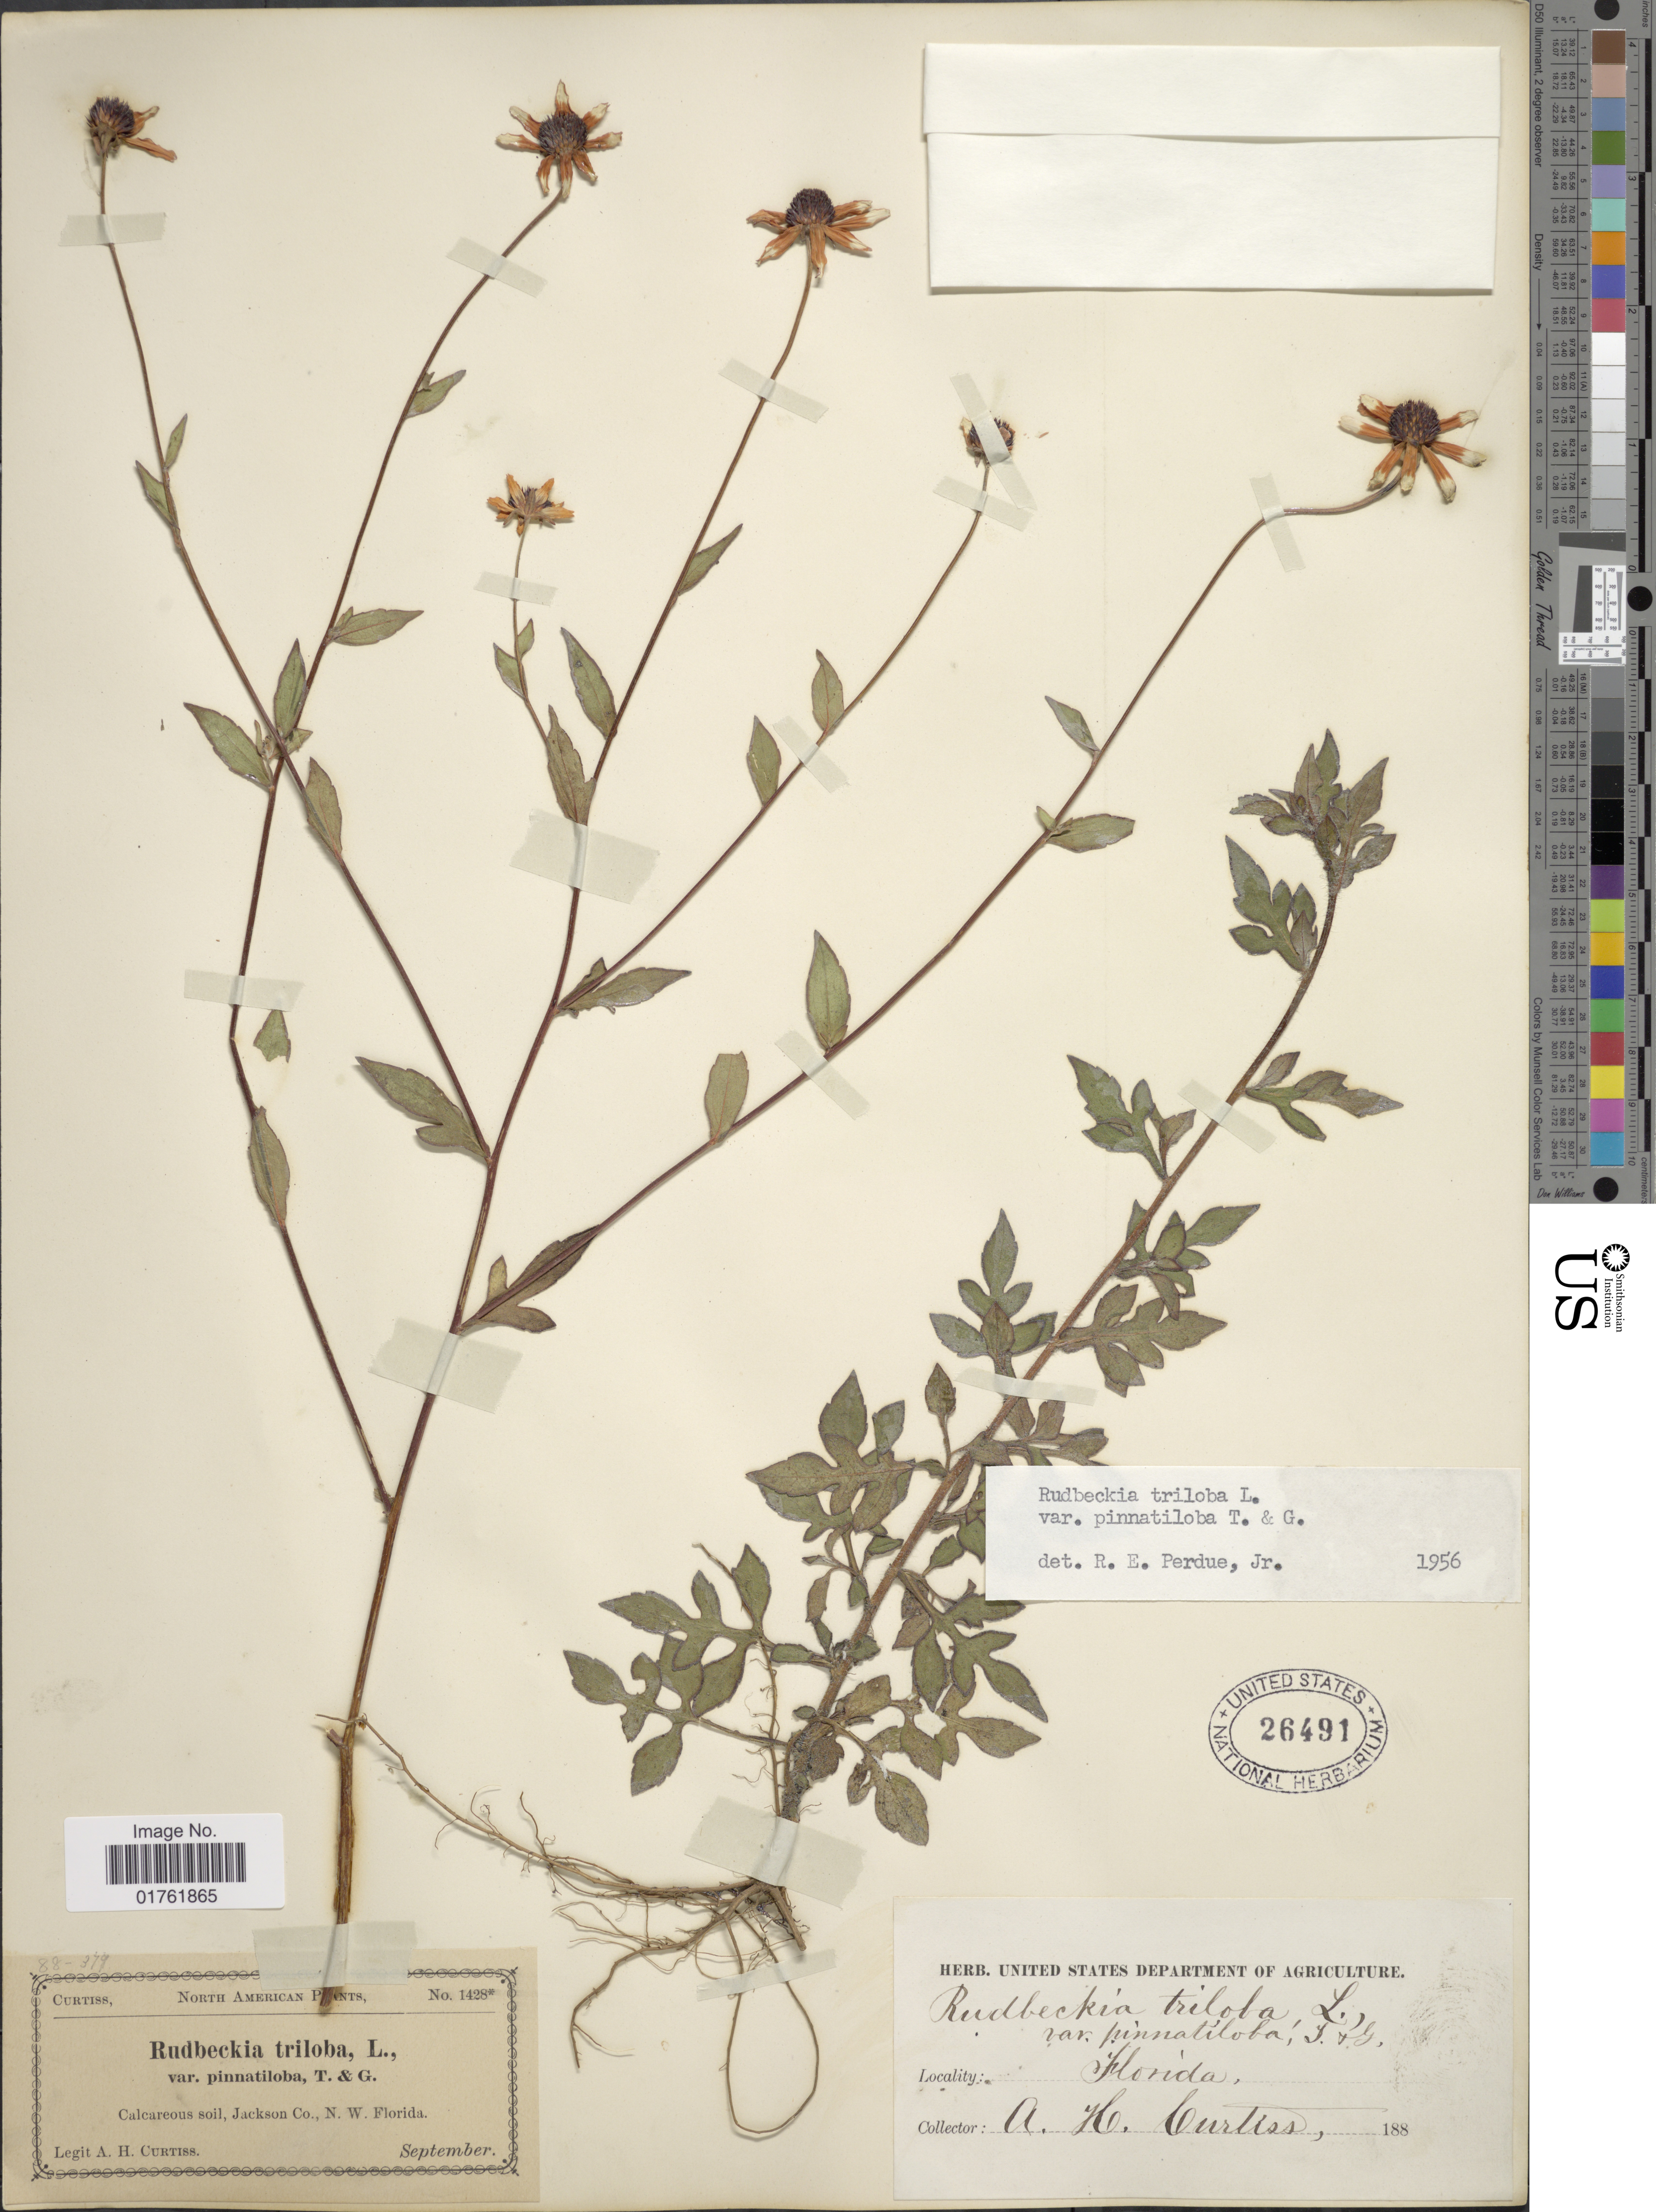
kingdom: Plantae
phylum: Tracheophyta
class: Magnoliopsida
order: Asterales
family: Asteraceae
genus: Rudbeckia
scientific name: Rudbeckia triloba var. pinnatifolia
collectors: A. H. Curtiss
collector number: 1428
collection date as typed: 188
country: United States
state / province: Florida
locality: Calcareous soil, Jackson Co., N.W. Florida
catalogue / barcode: US 26491